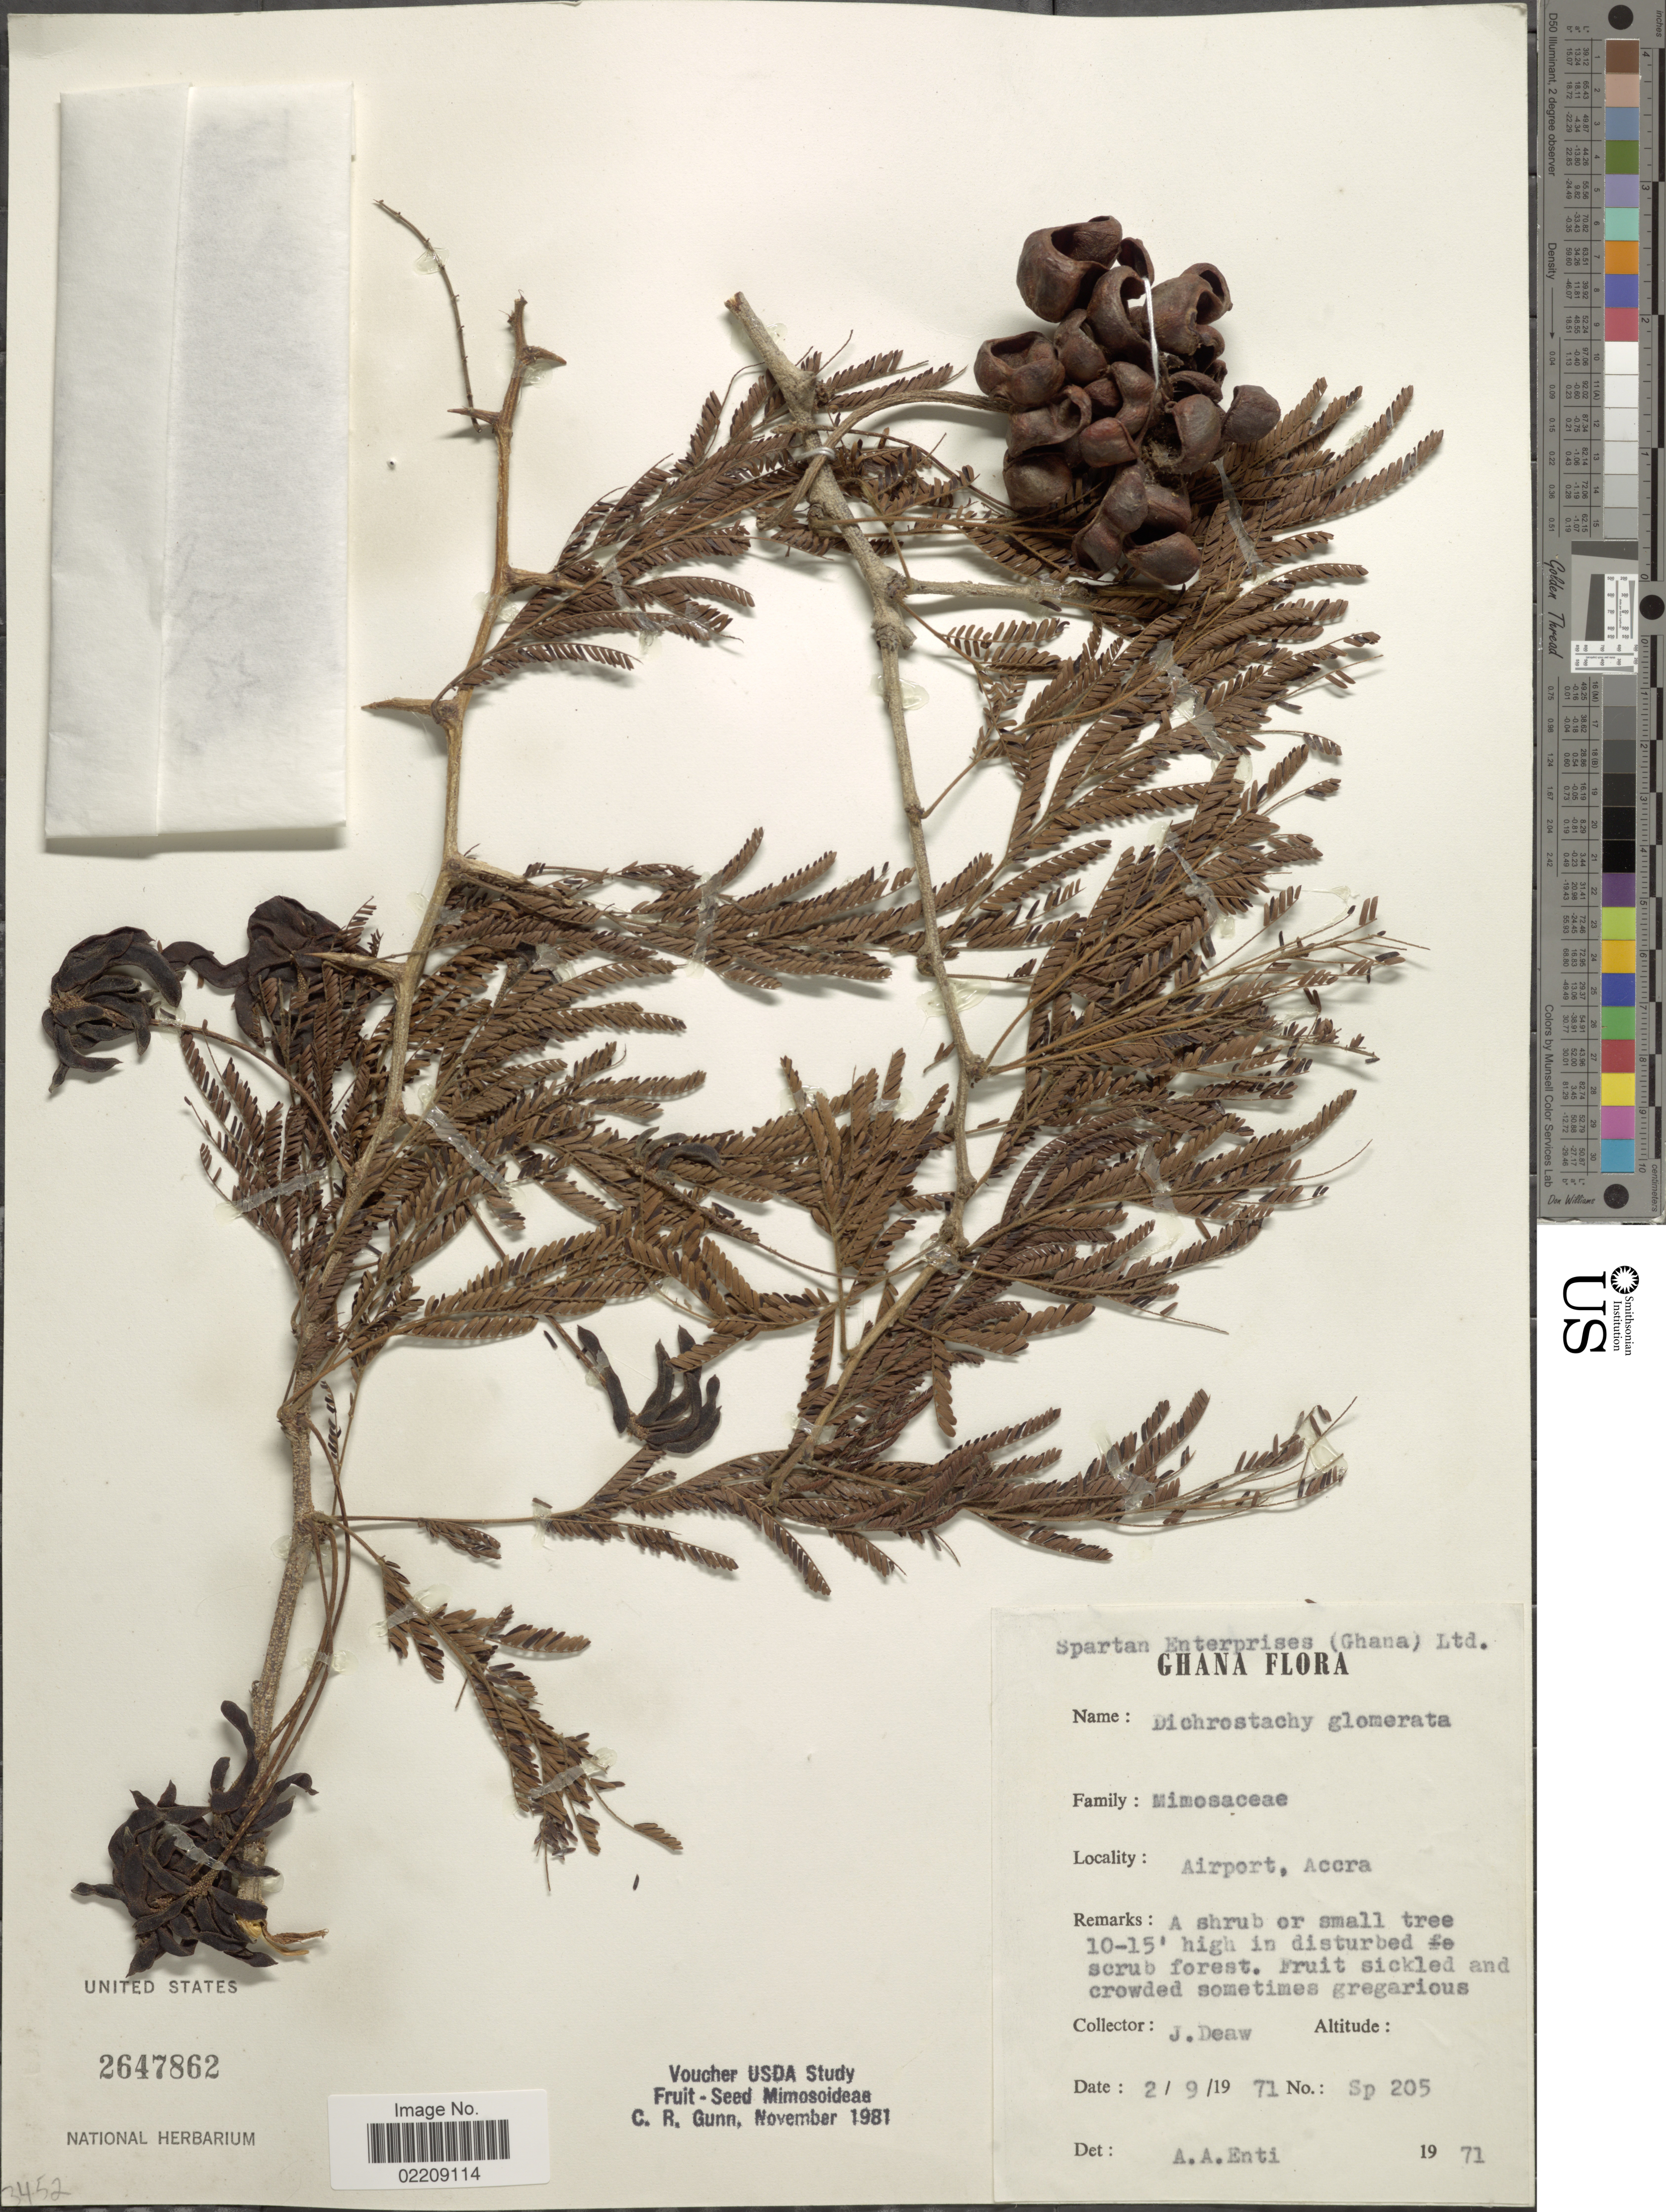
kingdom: Plantae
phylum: Tracheophyta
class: Magnoliopsida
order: Fabales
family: Fabaceae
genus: Dichrostachys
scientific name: Dichrostachys glomerata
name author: (Forssk.) Chiov.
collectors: J. Deaw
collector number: Sp 205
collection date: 1971-09-02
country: Ghana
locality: Airport, Accra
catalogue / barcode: US 2647862